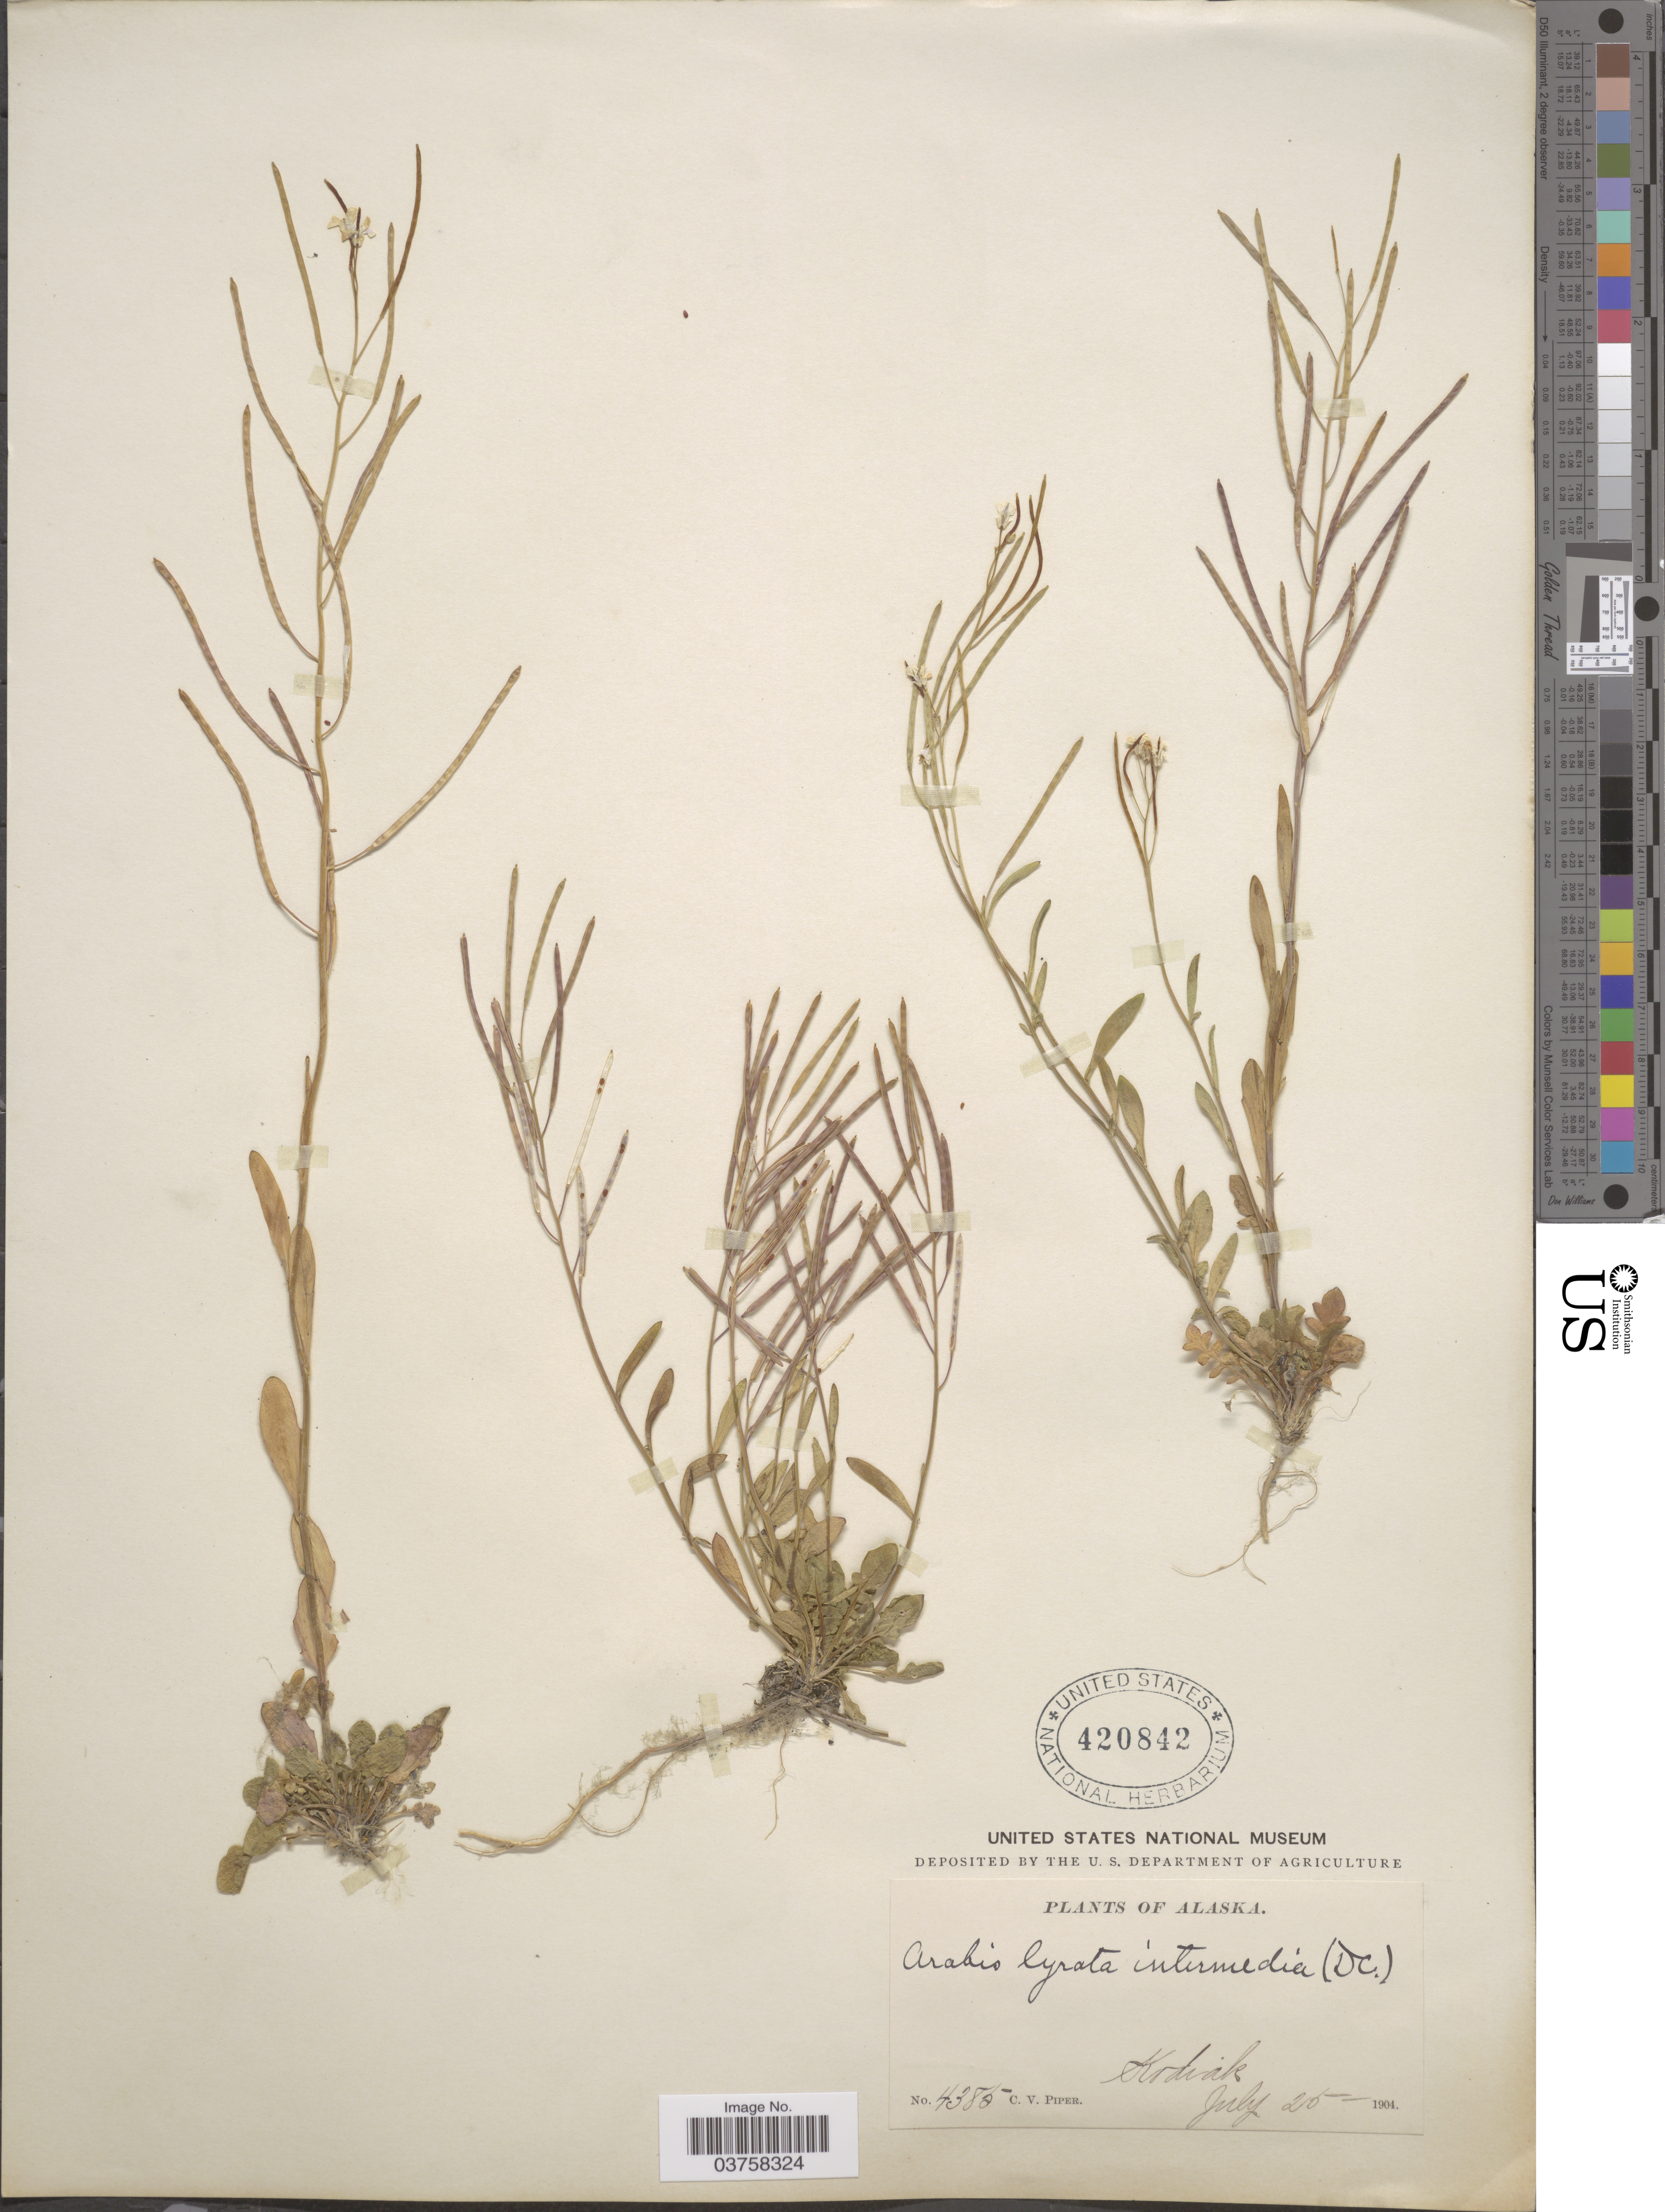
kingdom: Plantae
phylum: Tracheophyta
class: Magnoliopsida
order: Brassicales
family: Brassicaceae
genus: Arabidopsis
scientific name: Arabidopsis lyrata subsp. kamchatica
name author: (Fisch. ex DC.) O'Kane & Al-Shehbaz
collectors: C. V. Piper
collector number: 4385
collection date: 1904-07-25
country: United States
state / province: Alaska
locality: Kodiak.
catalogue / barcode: US 420842